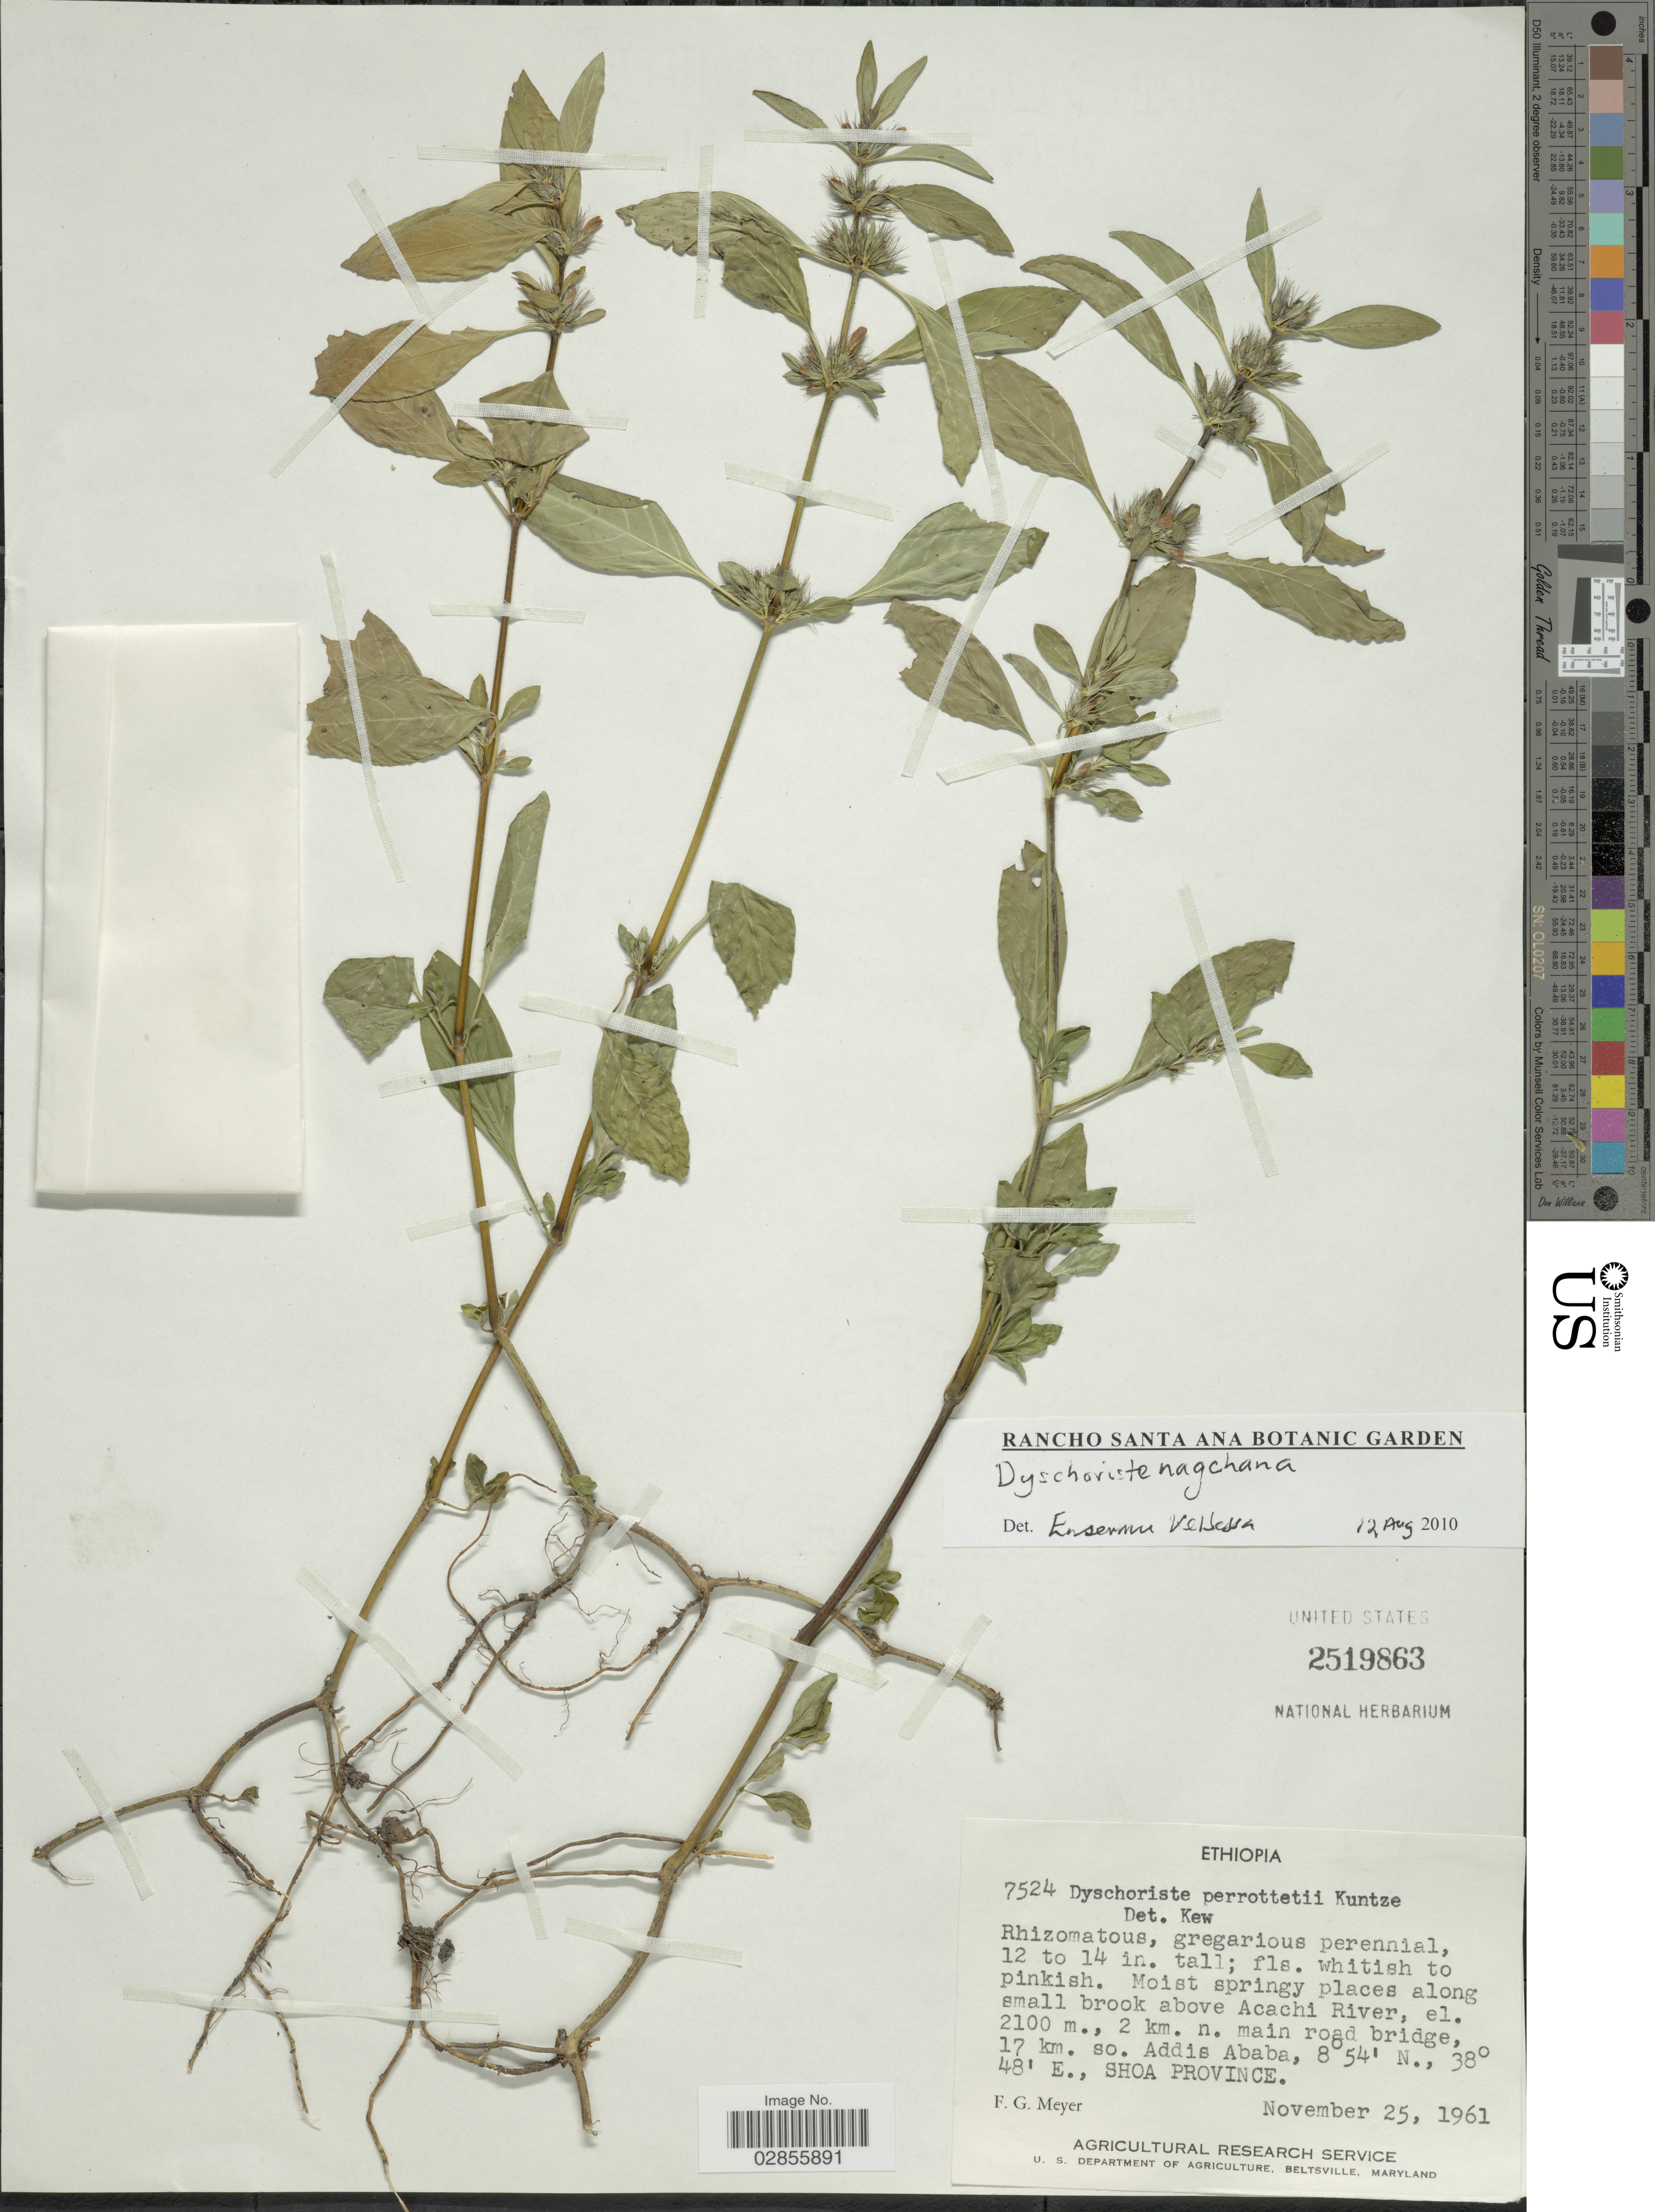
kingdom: Plantae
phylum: Tracheophyta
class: Magnoliopsida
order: Lamiales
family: Acanthaceae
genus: Dyschoriste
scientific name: Dyschoriste nagchana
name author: (Nees) Bennet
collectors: F. G. Meyer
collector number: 7524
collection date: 1961-11-25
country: Ethiopia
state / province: Addis Ababa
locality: Moist spring places along small brook above Acachi River, 2 km. n. main road bridge, 17 km. so. Addis Ababa. Shoa Province.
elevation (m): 2100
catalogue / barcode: US 2519863